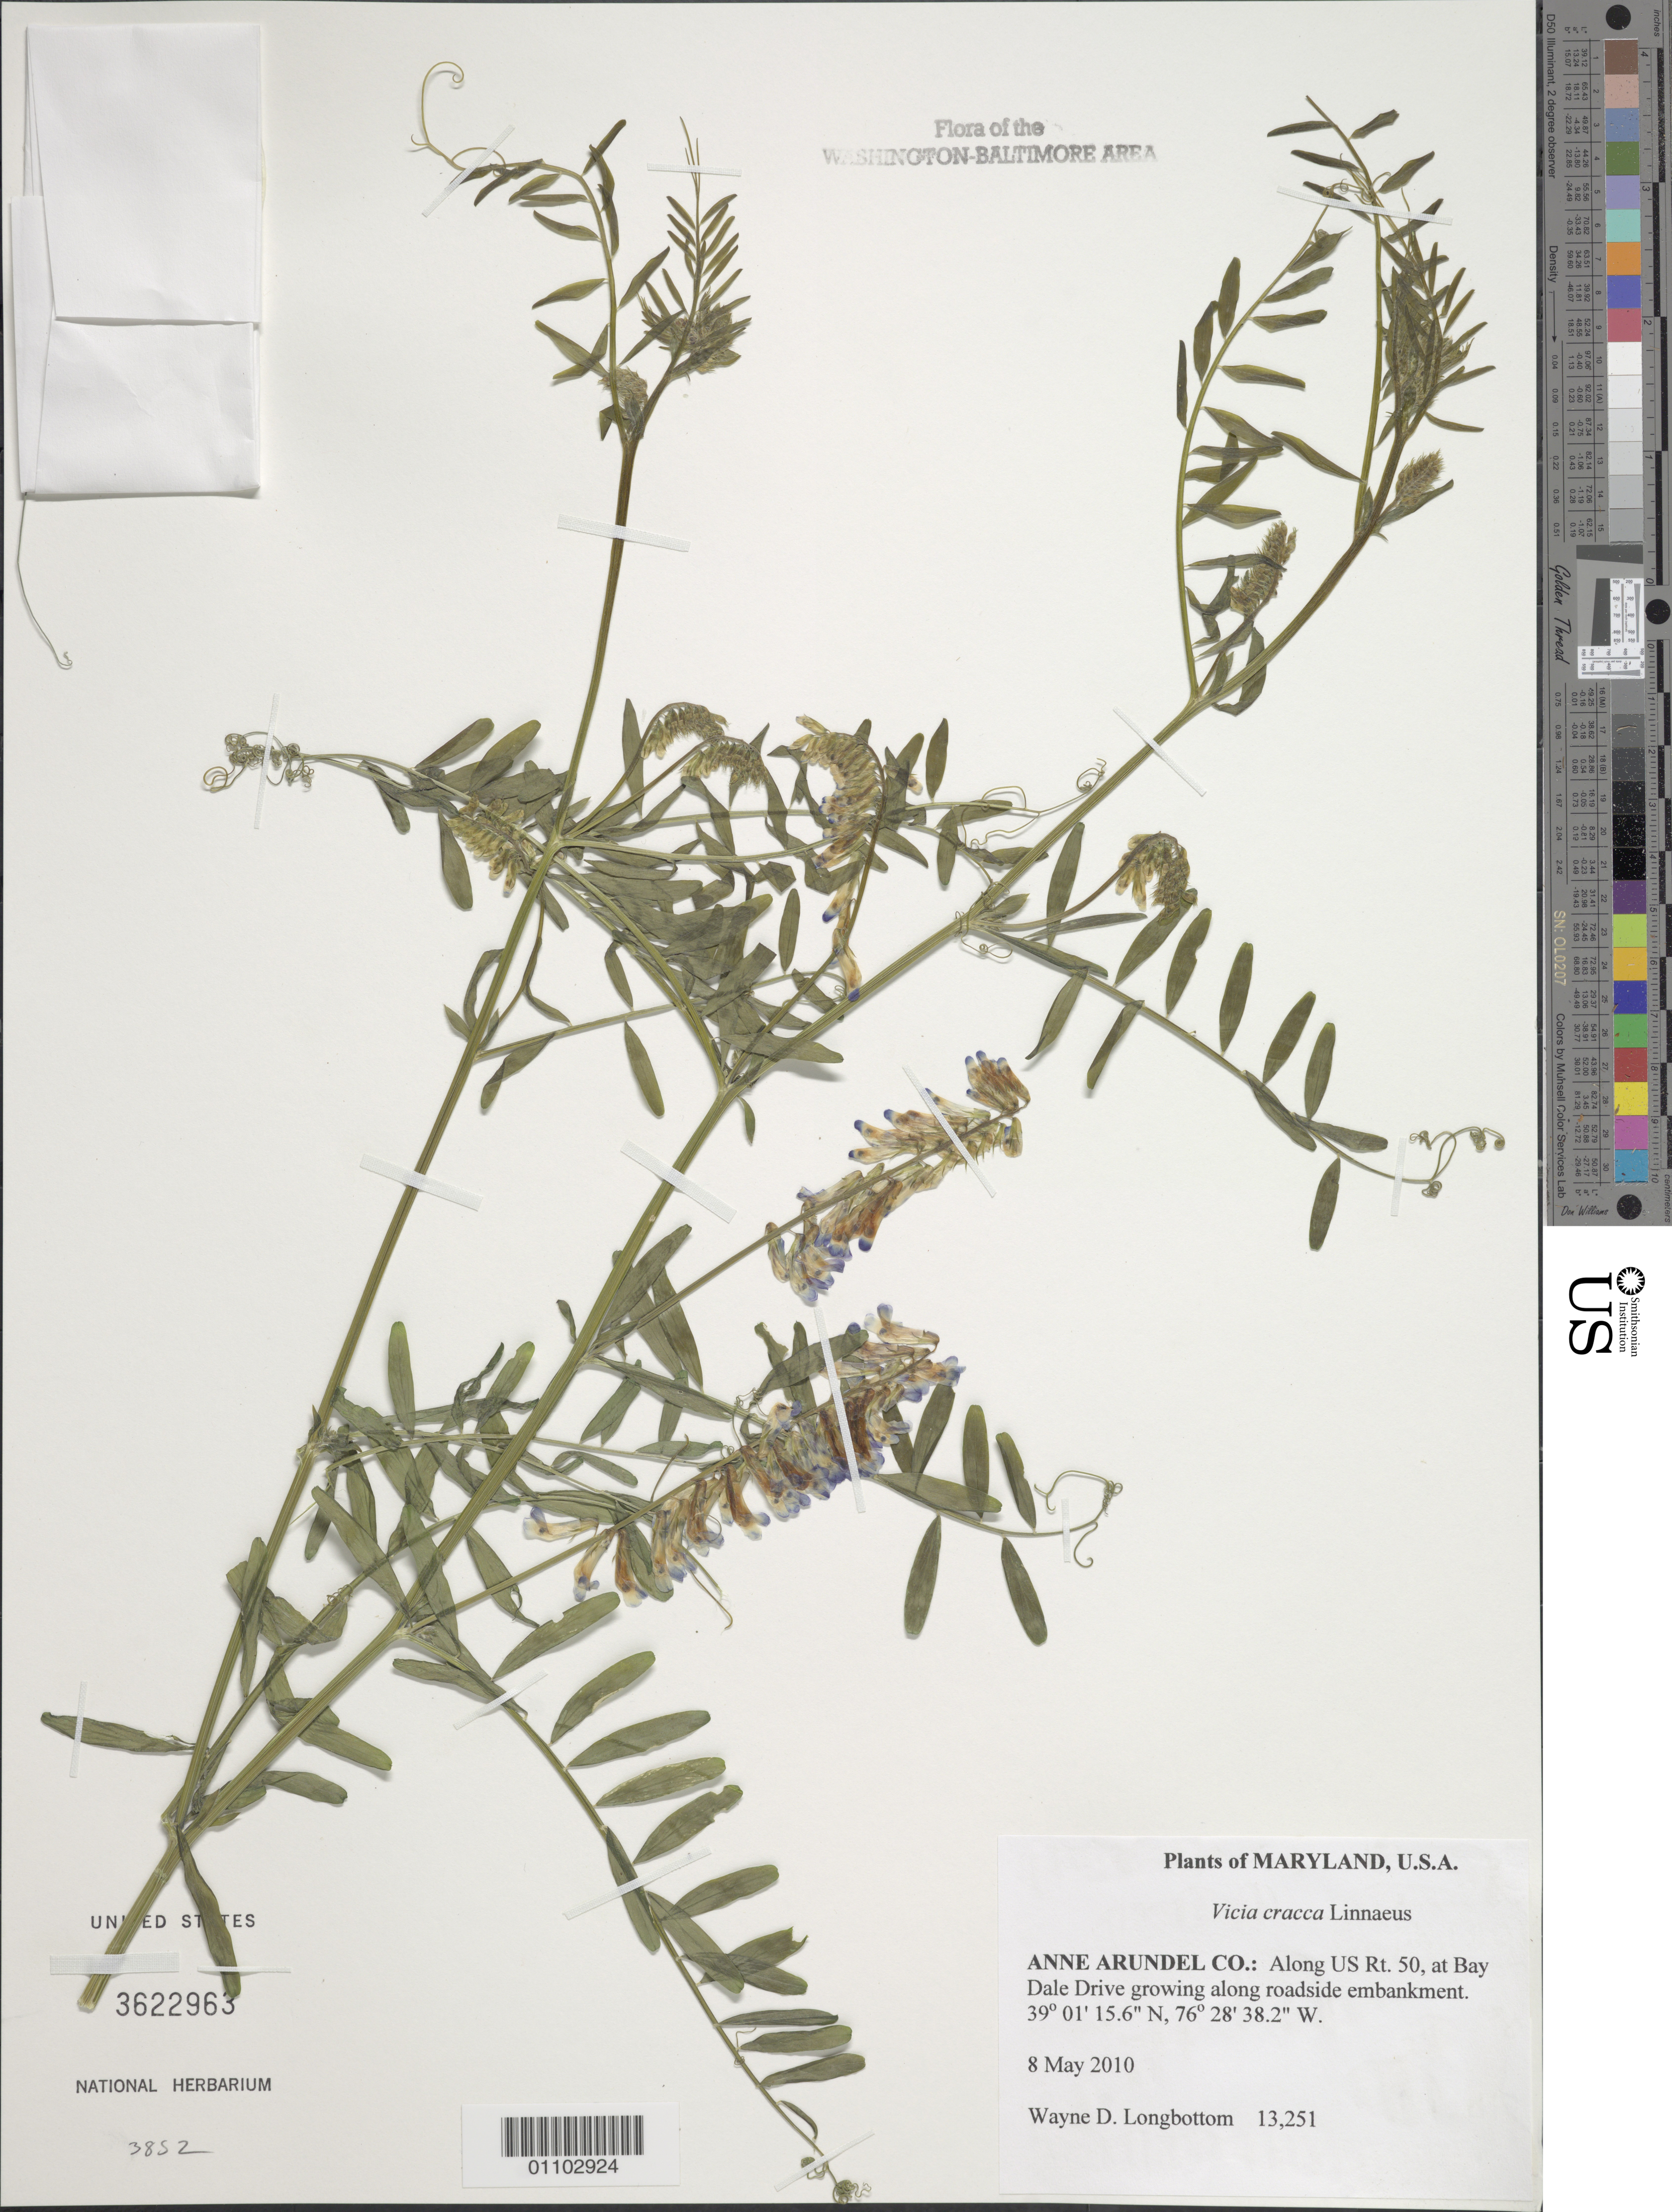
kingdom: Plantae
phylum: Tracheophyta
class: Magnoliopsida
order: Fabales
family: Fabaceae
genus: Vicia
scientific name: Vicia cracca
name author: L.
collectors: W. D. Longbottom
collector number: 13251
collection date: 2010-05-08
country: United States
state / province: Maryland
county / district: Anne Arundel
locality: Along US Rt. 50, at Bay Dale Drive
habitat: Growing along roadside embankment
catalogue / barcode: US 3622963